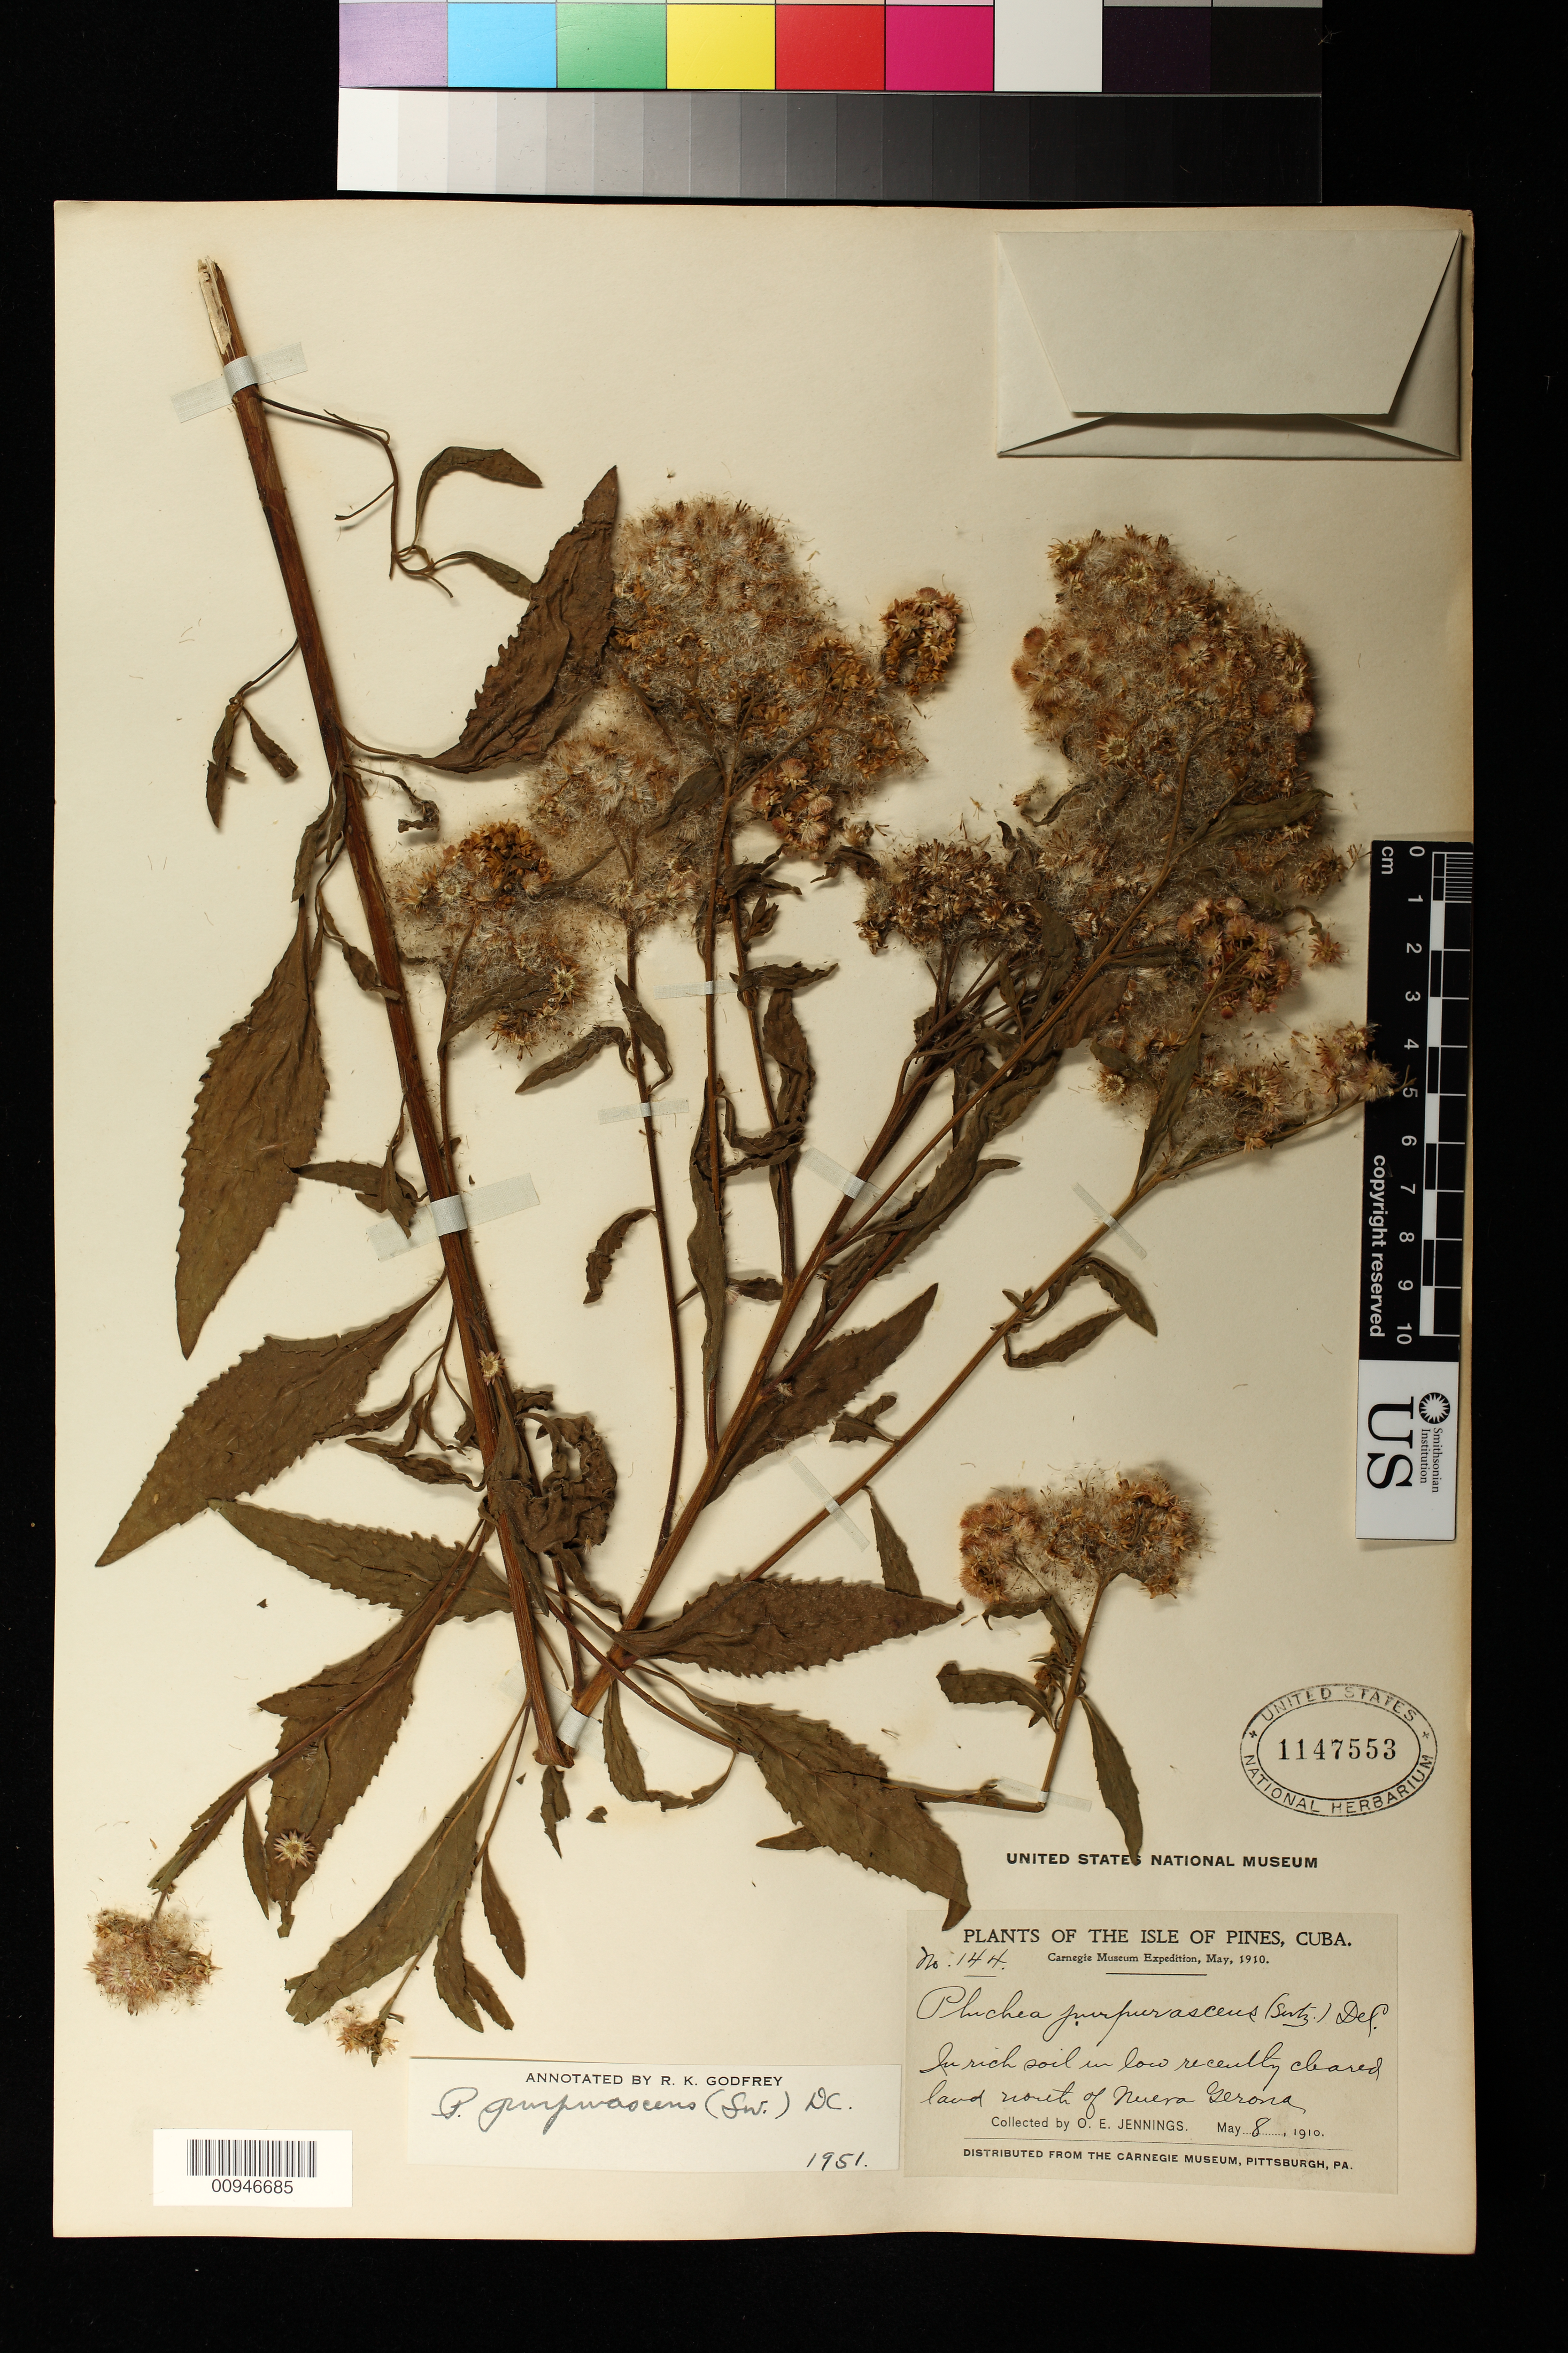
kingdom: Plantae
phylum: Tracheophyta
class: Magnoliopsida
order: Asterales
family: Asteraceae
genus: Pluchea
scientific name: Pluchea odorata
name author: (L.) Cass.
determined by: Godfrey, R. K.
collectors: O. E. Jennings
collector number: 144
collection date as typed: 08 May 1910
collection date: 1910-05-08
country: Cuba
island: Isla de la Juventud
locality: N of Nueva Gerona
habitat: In rich soil in low, recently cleared land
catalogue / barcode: US 1147553